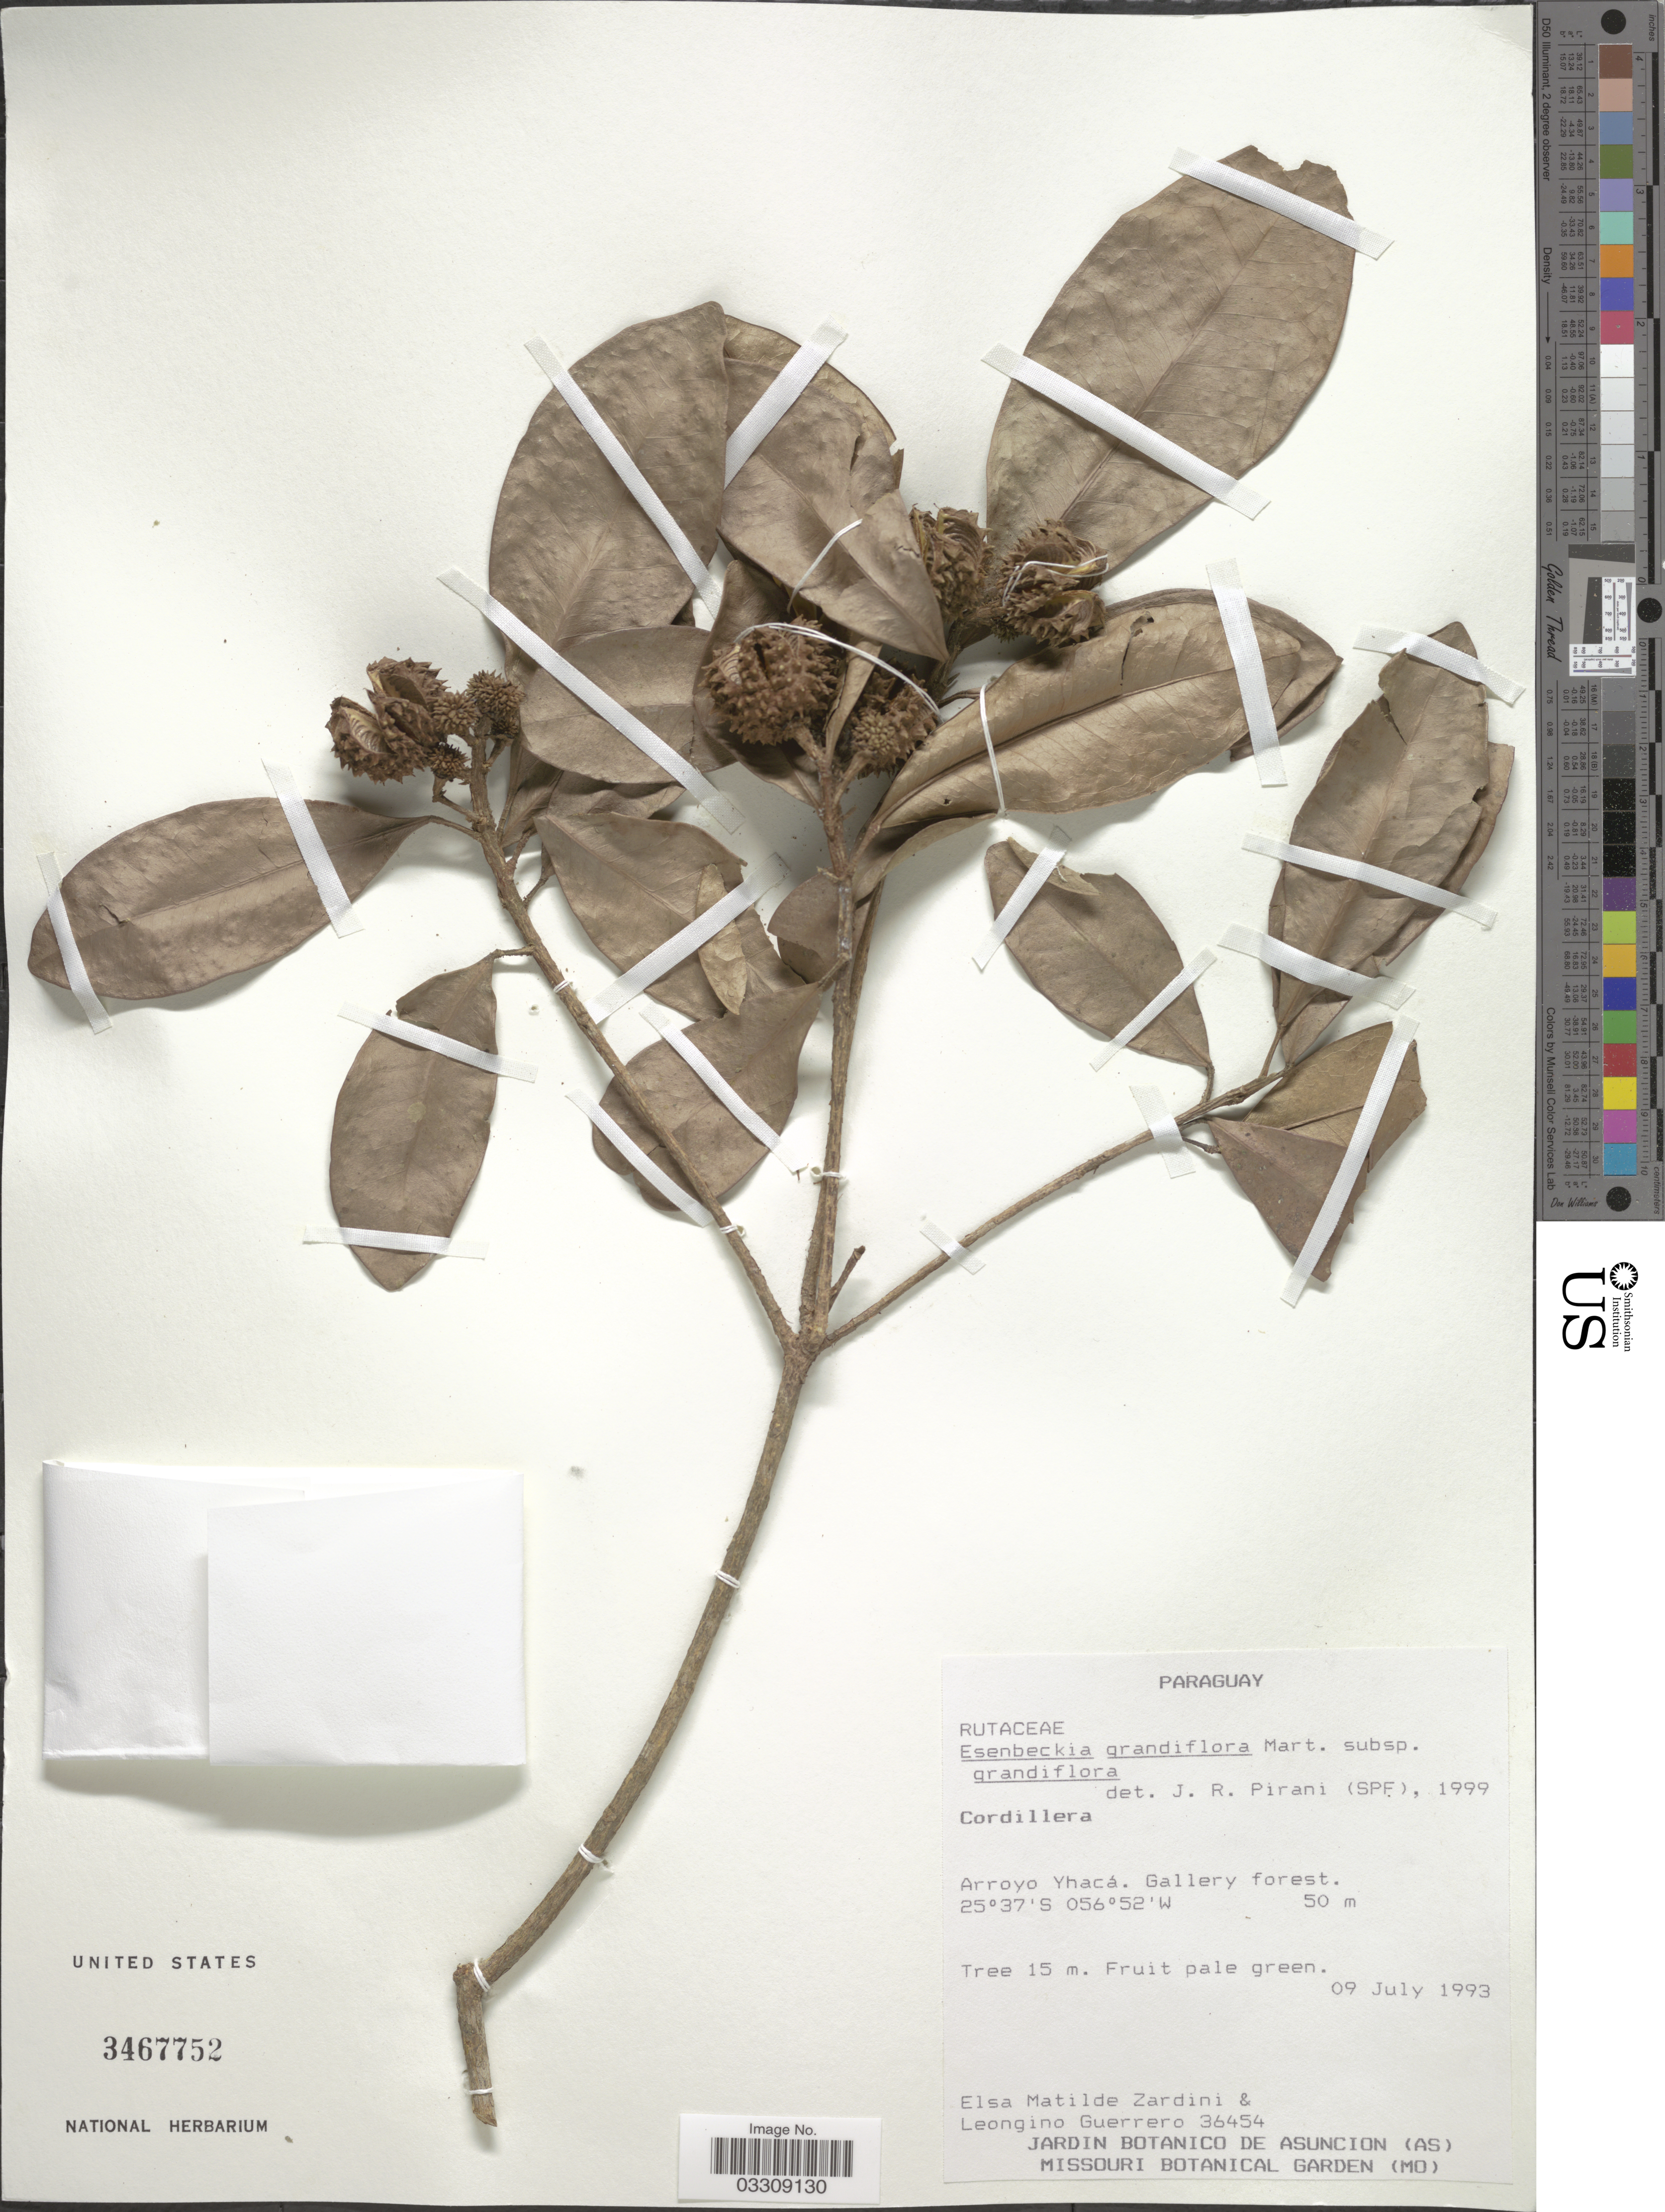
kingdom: Plantae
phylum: Tracheophyta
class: Magnoliopsida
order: Sapindales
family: Rutaceae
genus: Esenbeckia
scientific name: Esenbeckia grandiflora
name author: Mart.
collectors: E. M. Zardini & L. Guerrero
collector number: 36454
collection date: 1993-07-09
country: Paraguay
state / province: Cordillera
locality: Arroyo Yhacá. Gallery forest.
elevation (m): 50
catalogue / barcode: US 3467752